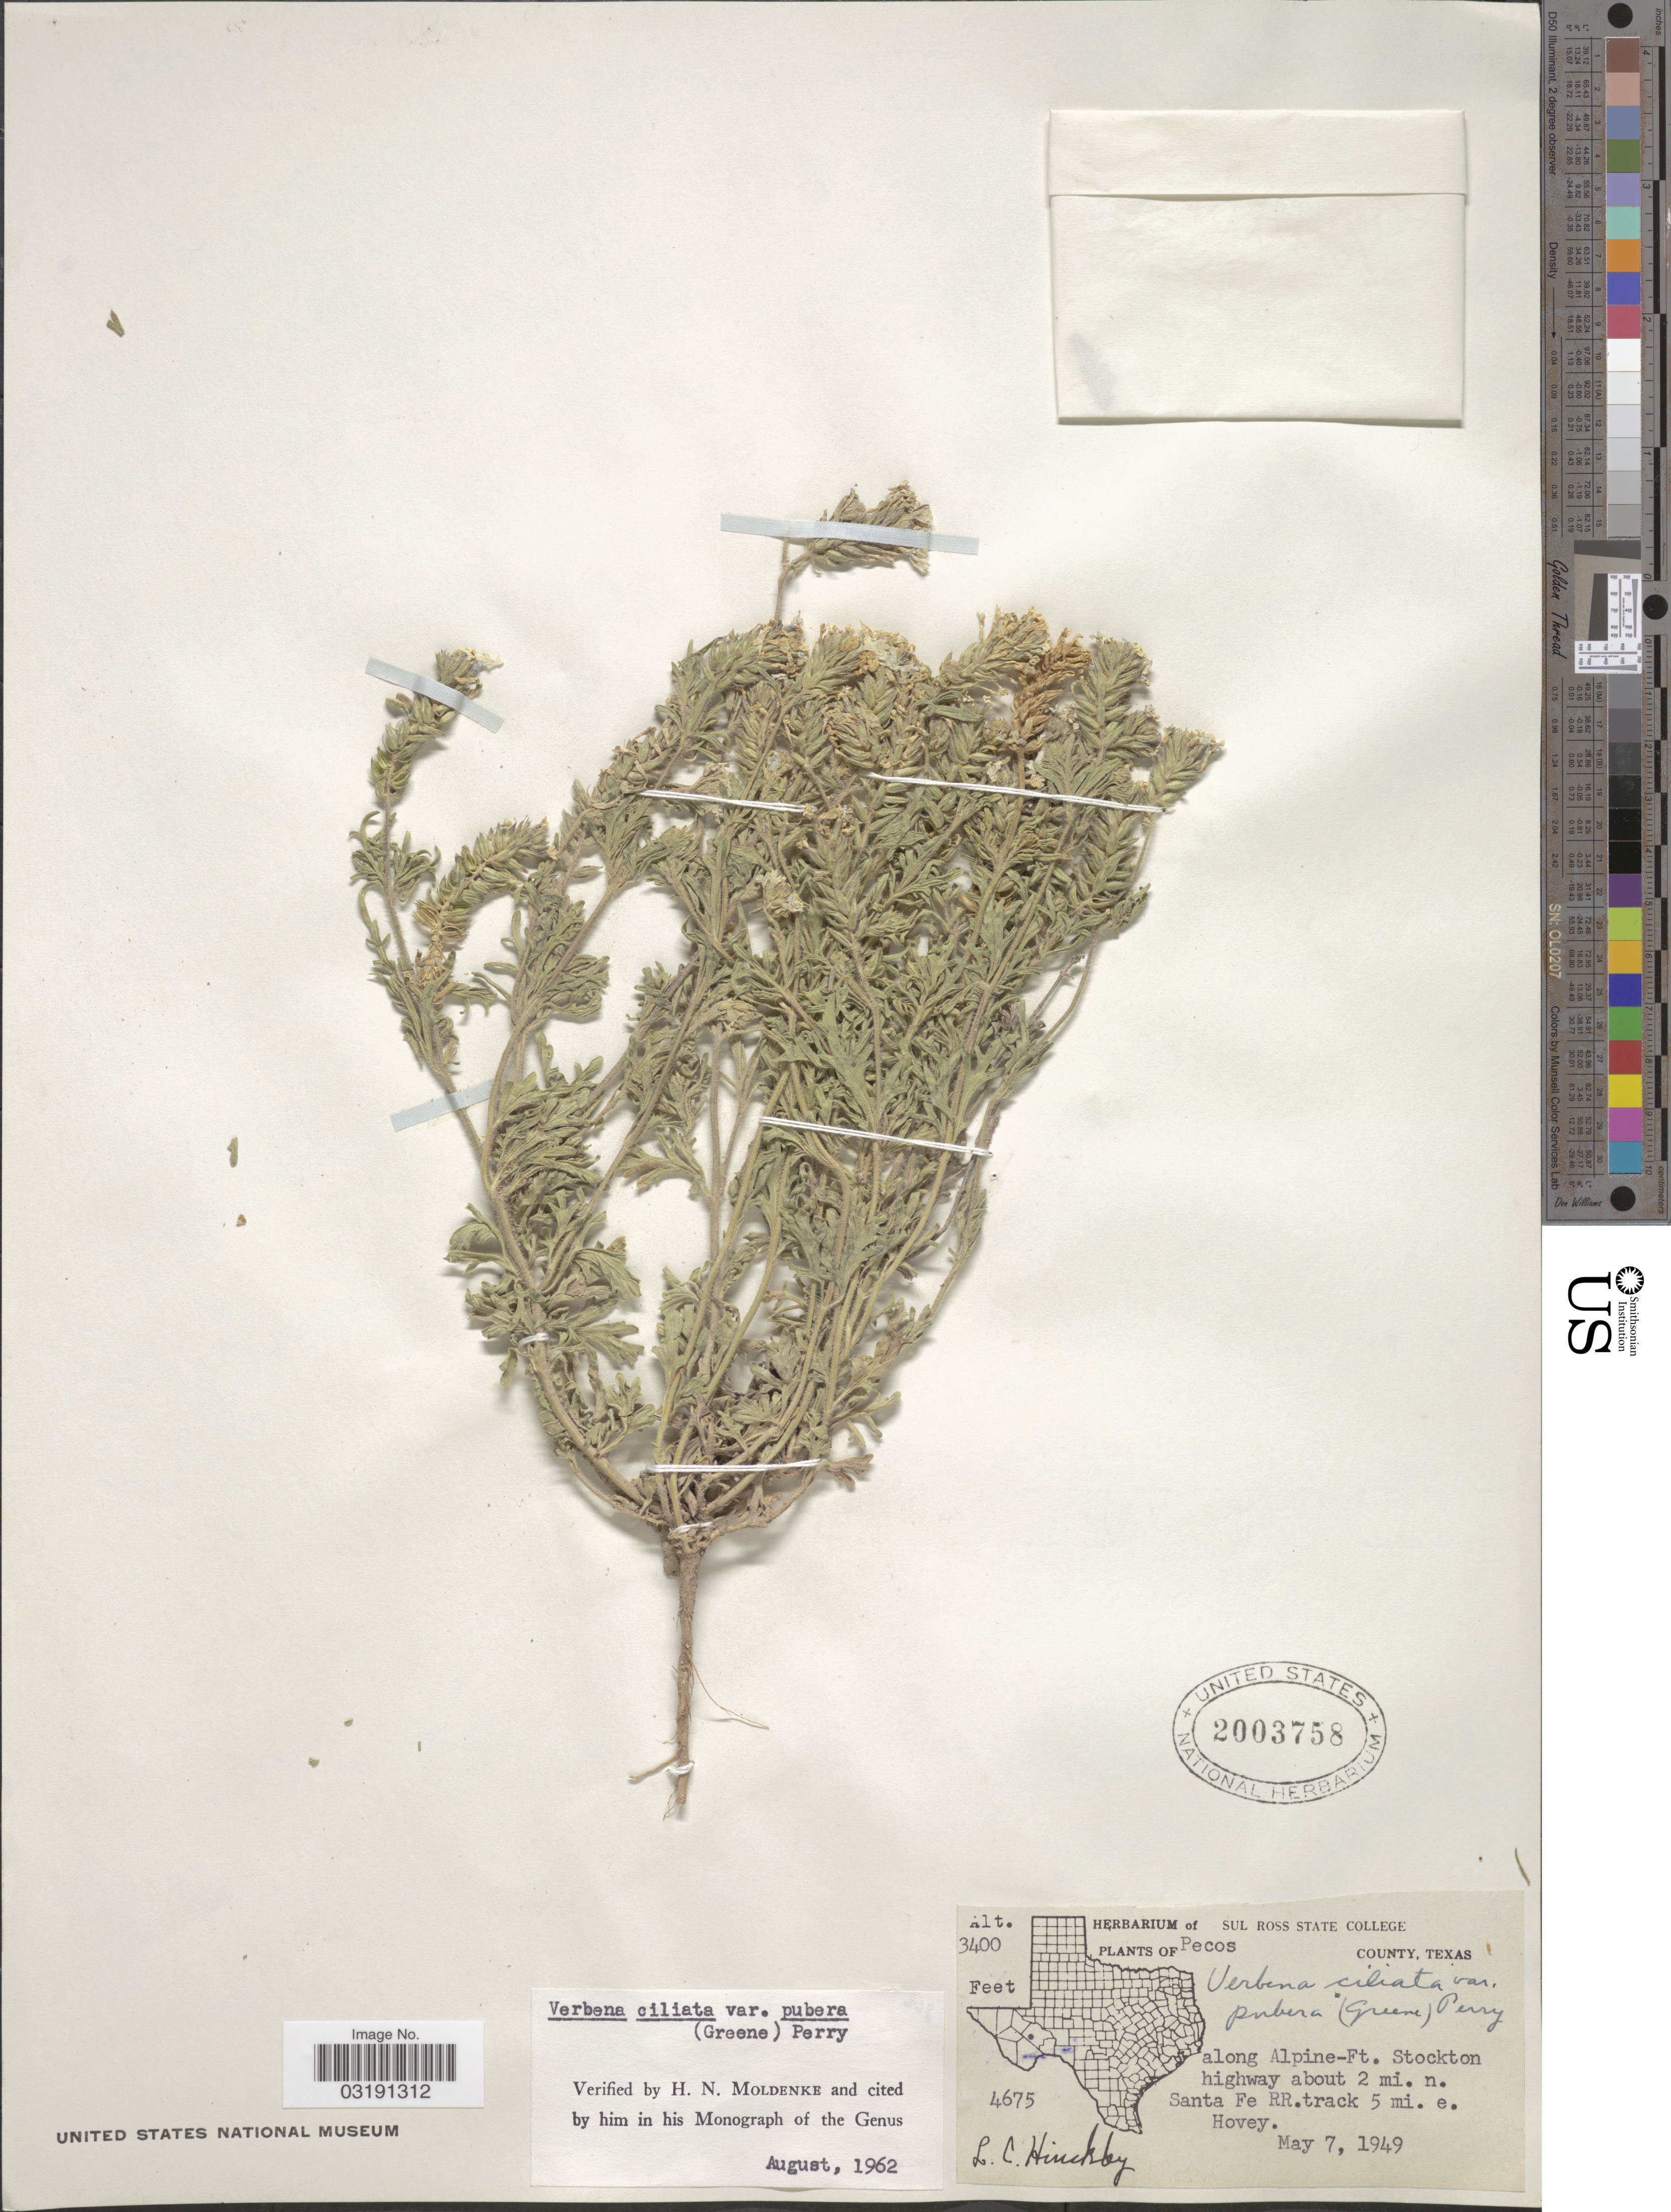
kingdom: Plantae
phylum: Tracheophyta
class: Magnoliopsida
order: Lamiales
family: Verbenaceae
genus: Verbena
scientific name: Verbena ciliata var. pubera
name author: (Greene) L.M. Perry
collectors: L. Hinckley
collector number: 4675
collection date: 1949-05-07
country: United States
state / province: Texas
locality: Pecos County. Along Alpine-Ft. Stockton highway about 2 mi. n. Santa Fe RR. track 5 mi. e. Hovey.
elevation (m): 1036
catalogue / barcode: US 2003758